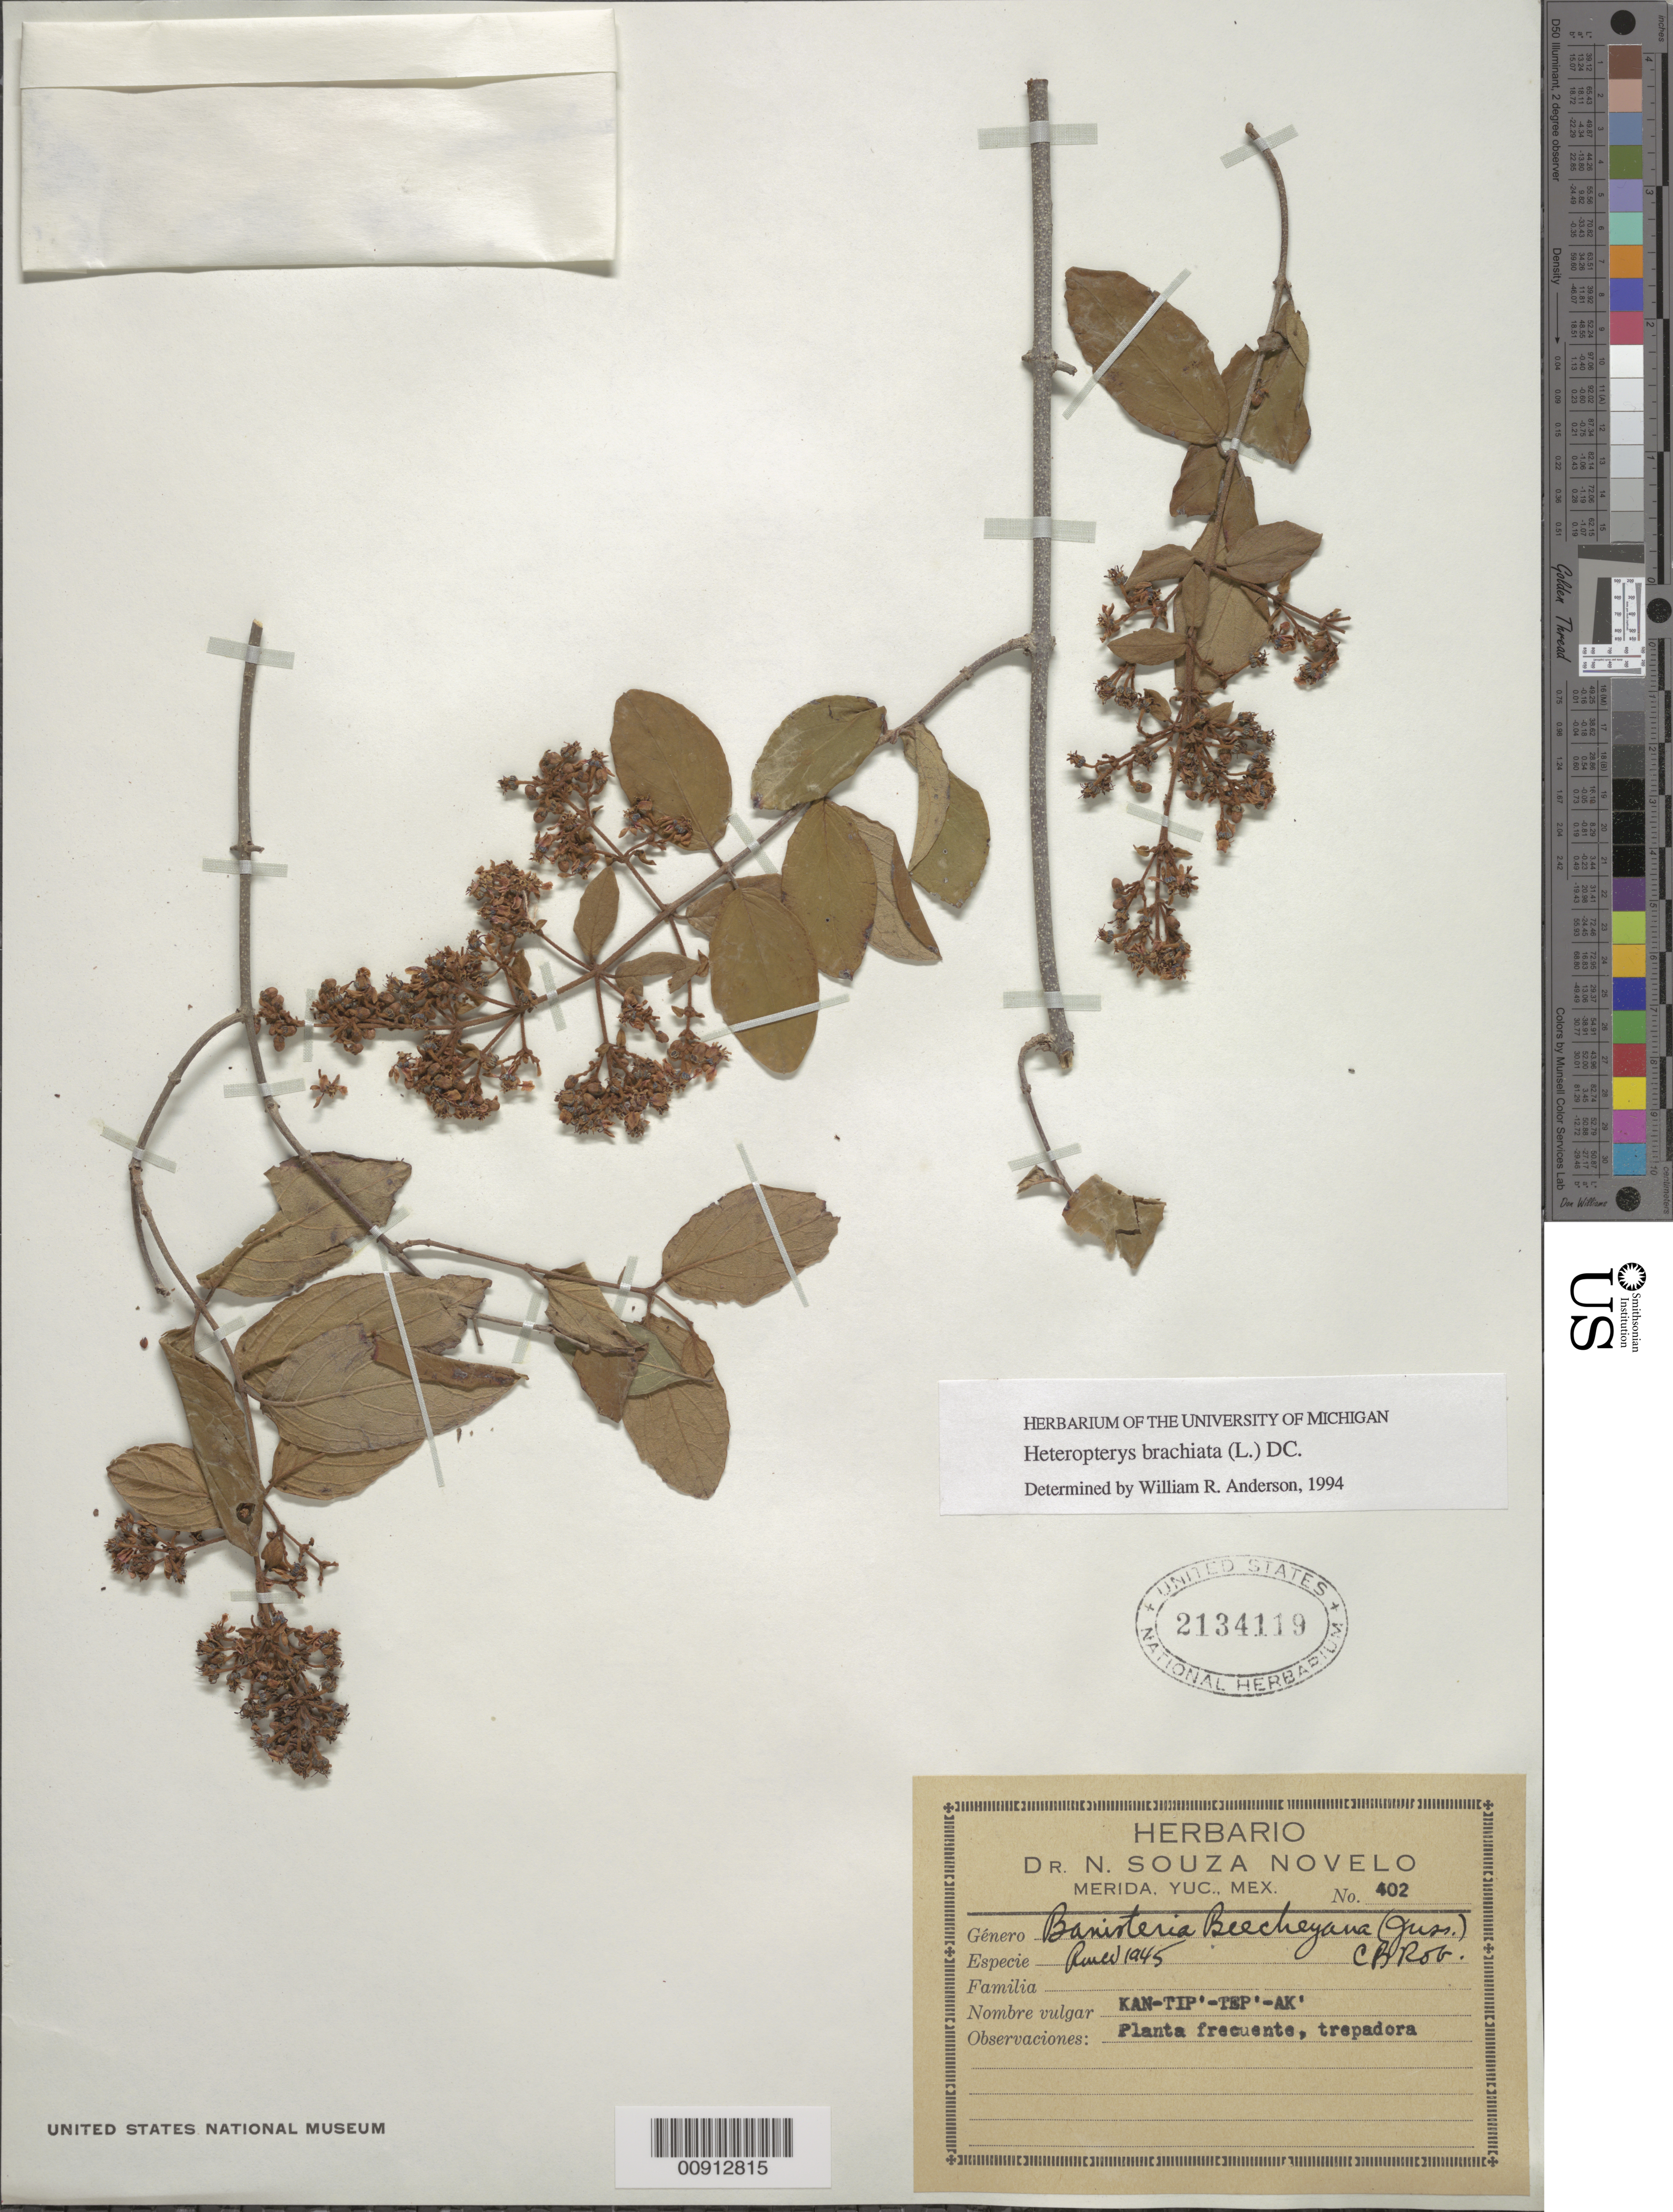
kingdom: Plantae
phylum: Tracheophyta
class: Magnoliopsida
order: Malpighiales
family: Malpighiaceae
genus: Heteropterys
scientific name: Heteropterys brachiata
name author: (L.) DC.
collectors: N. Souza Novelo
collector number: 402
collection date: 1944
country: Mexico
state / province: Yucatán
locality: Merida, Yucatán.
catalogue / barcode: US 2134119